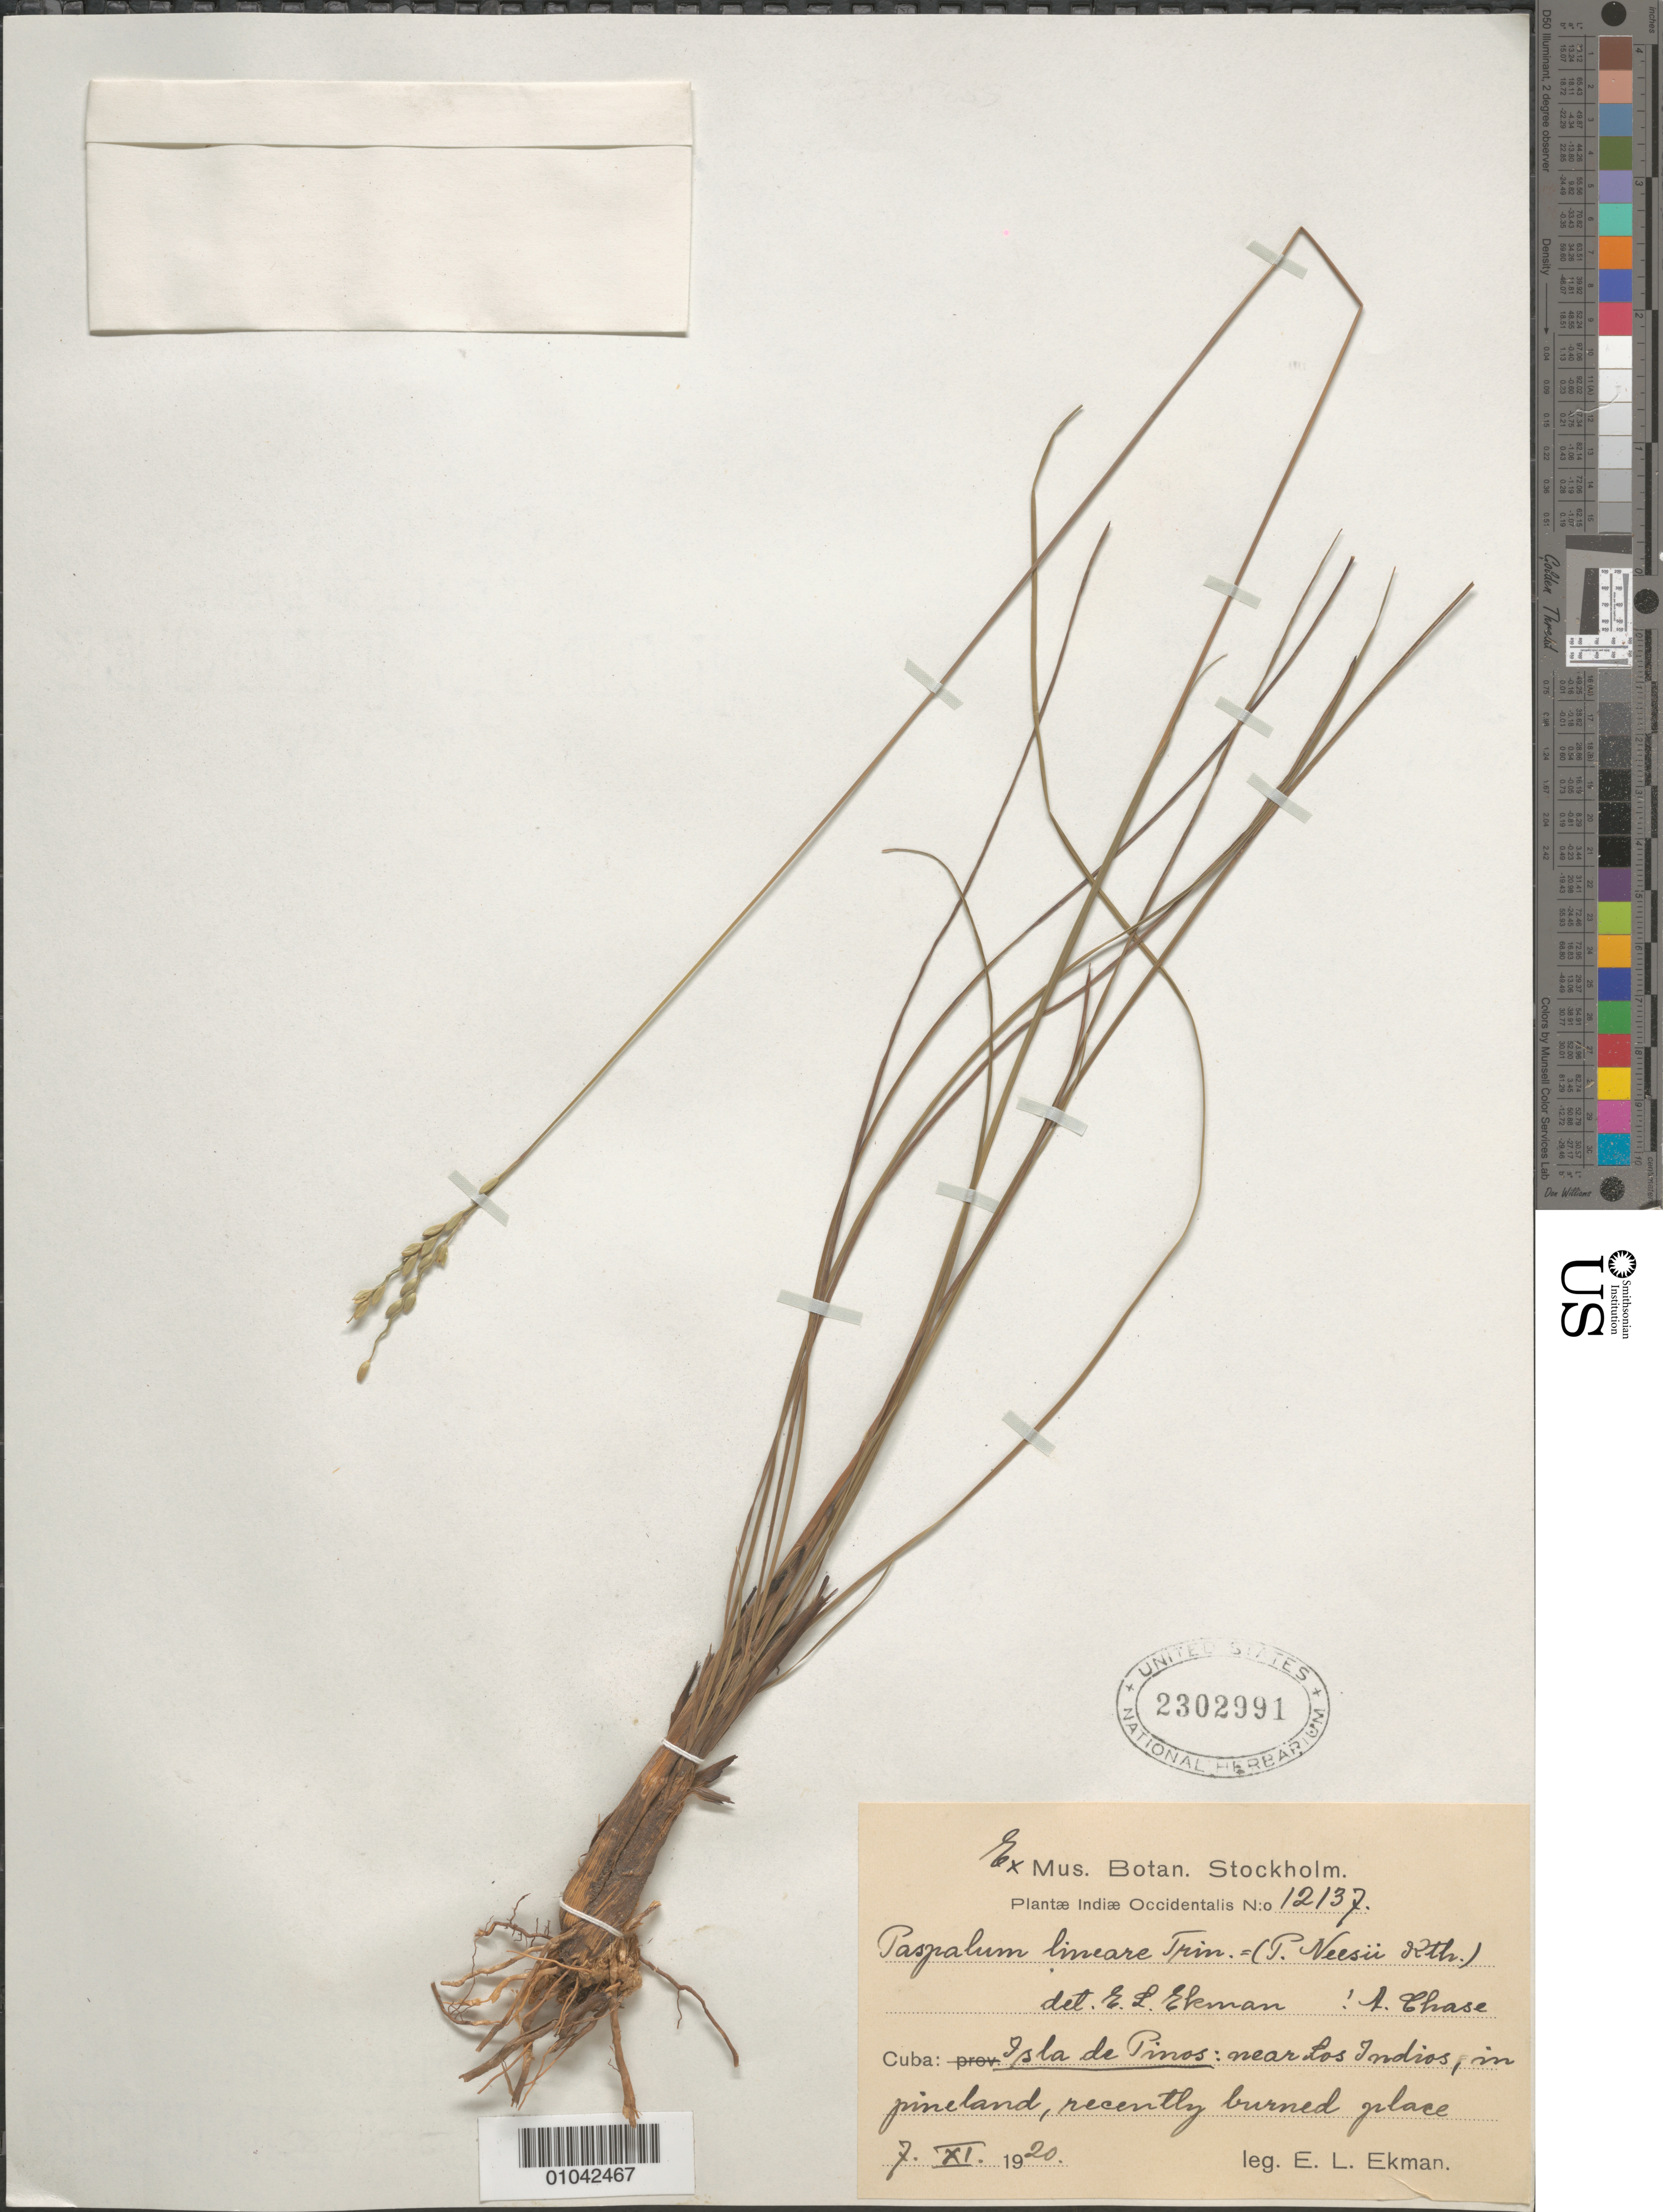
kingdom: Plantae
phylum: Tracheophyta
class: Liliopsida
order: Poales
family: Poaceae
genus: Paspalum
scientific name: Paspalum lineare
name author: Trin.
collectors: E. L. Ekman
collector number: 12137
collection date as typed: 07 Nov 1920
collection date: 1920-11-07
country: Cuba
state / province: Isla de la Juventud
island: Isla de la Juventud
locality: [Isle of Pines], Near Los Indios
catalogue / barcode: US 2302991